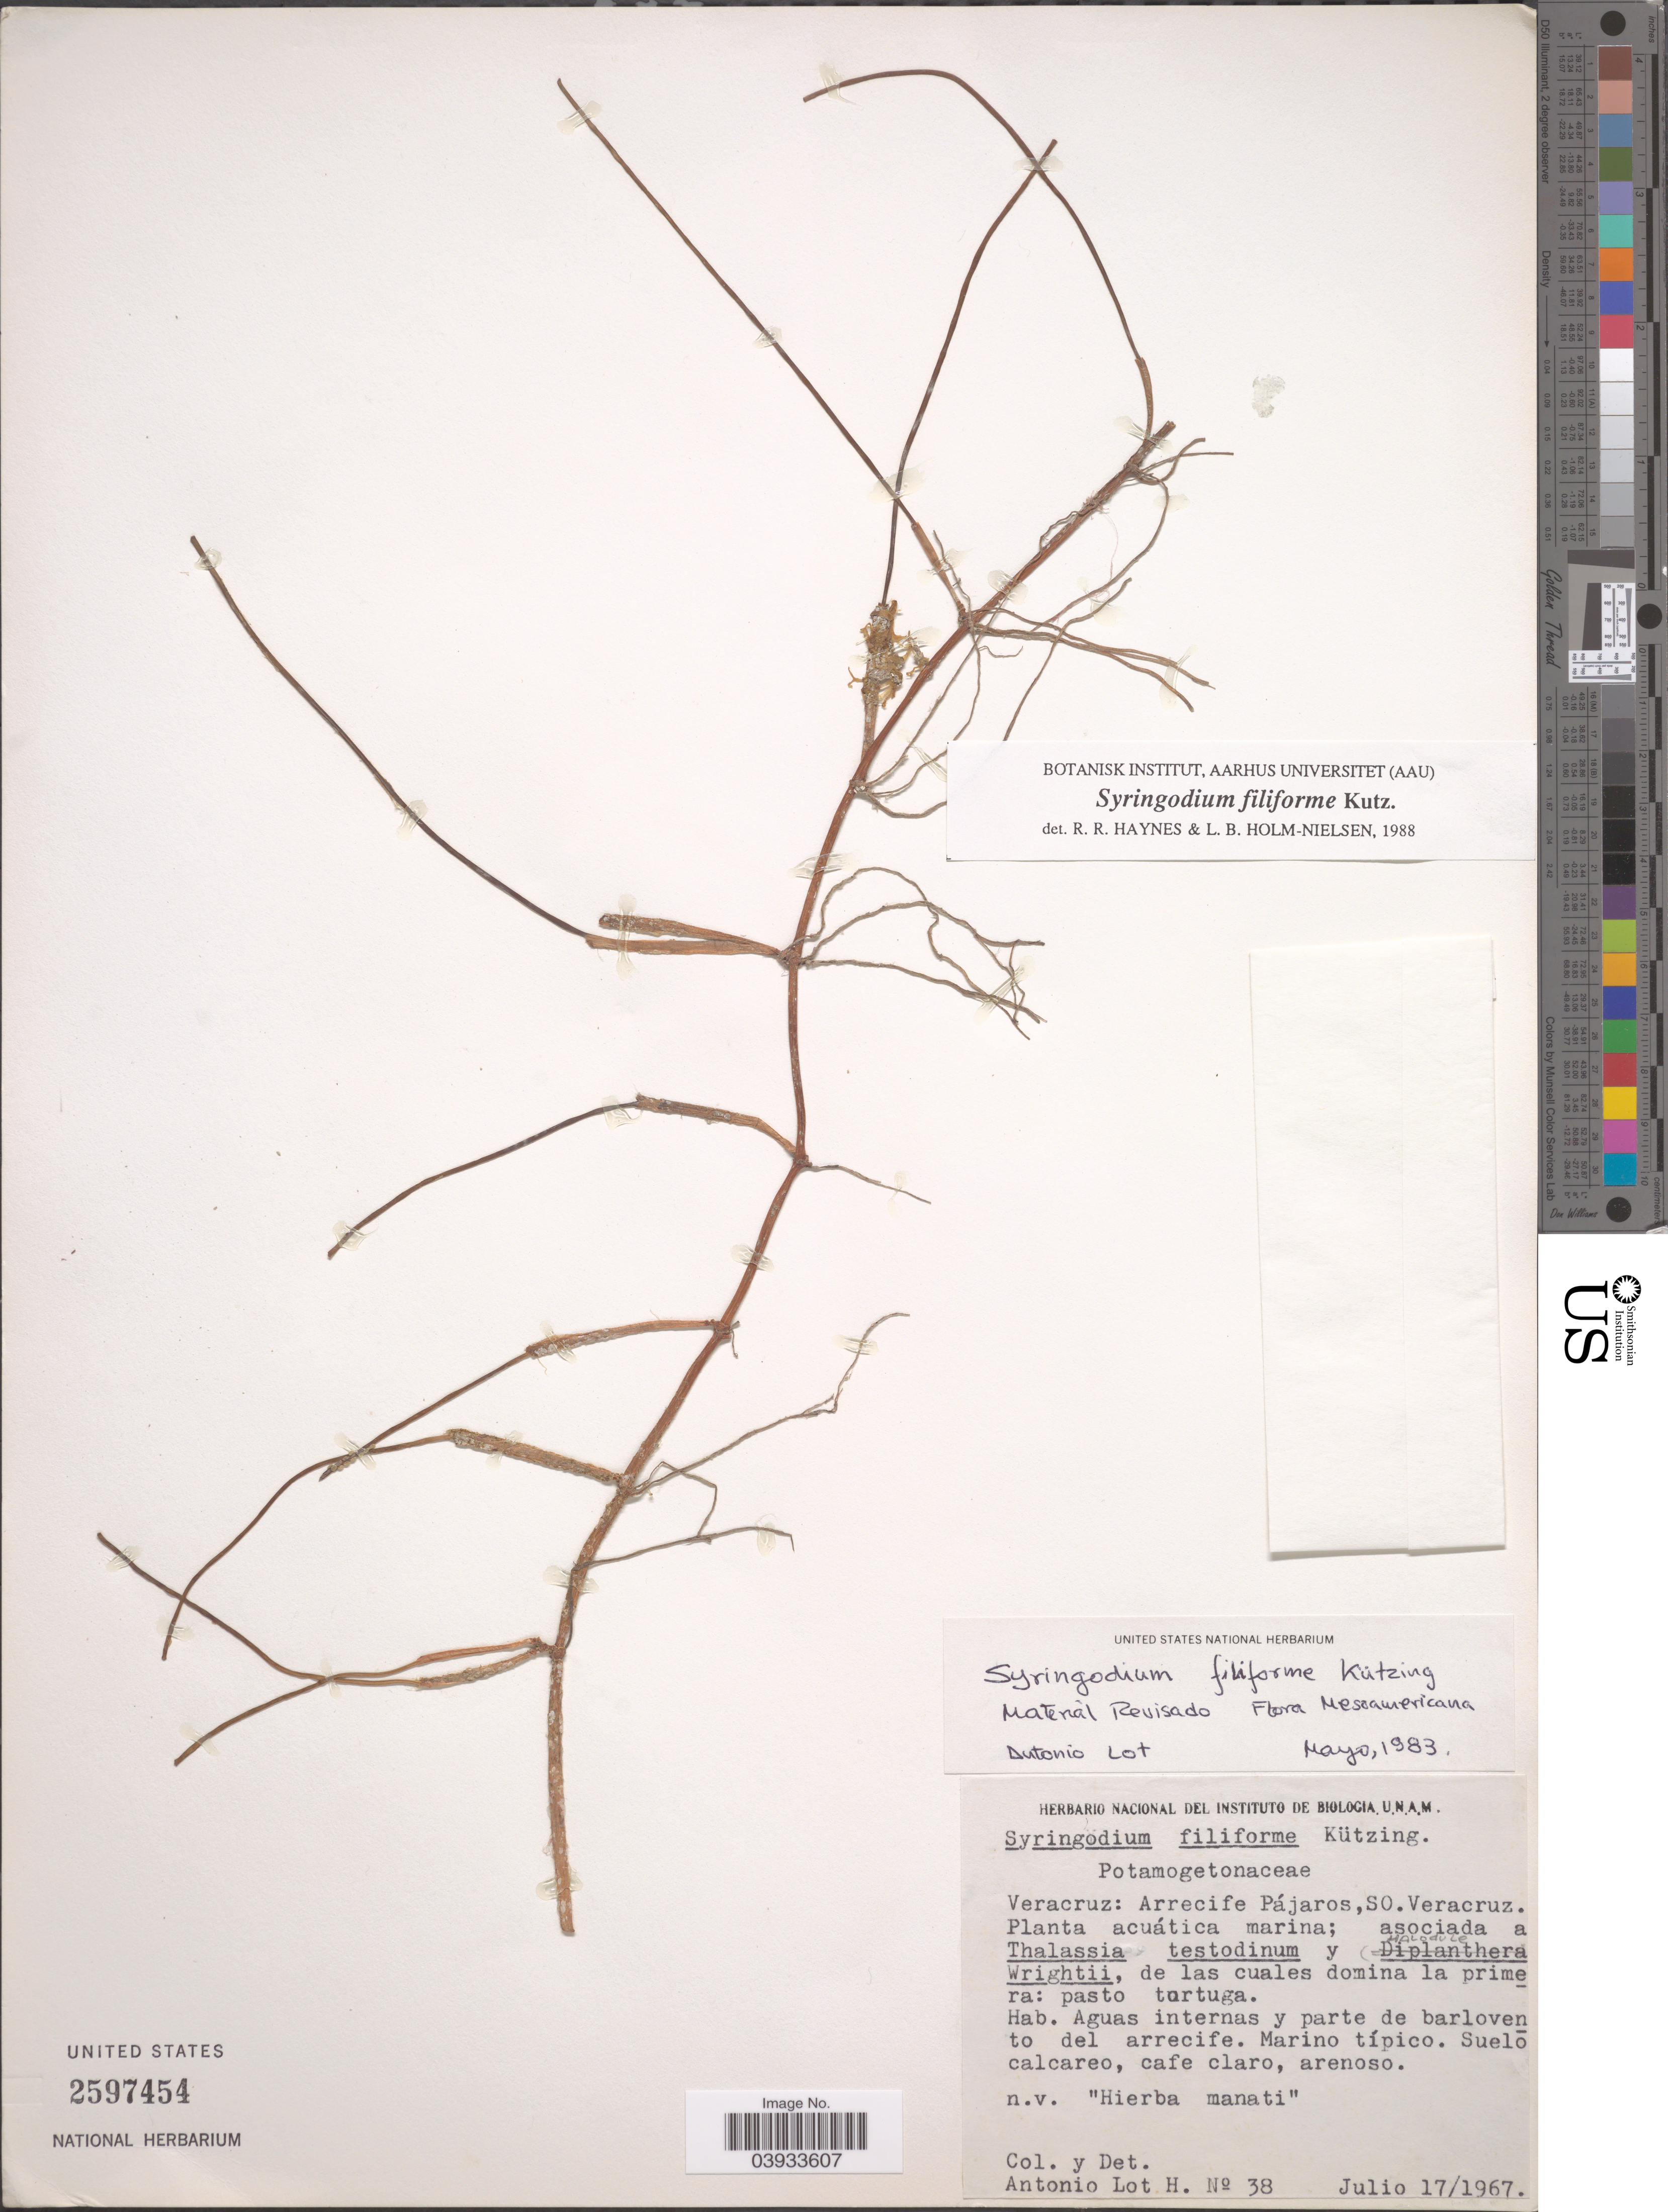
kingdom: Plantae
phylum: Tracheophyta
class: Liliopsida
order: Alismatales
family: Cymodoceaceae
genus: Syringodium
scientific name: Syringodium filiforme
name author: Kütz.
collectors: A. Lot Helgueras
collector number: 38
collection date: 1967-07-17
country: Mexico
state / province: Veracruz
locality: Veracruz: Arrecife Pájaros, SO. Veracruz.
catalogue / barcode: US 2597454